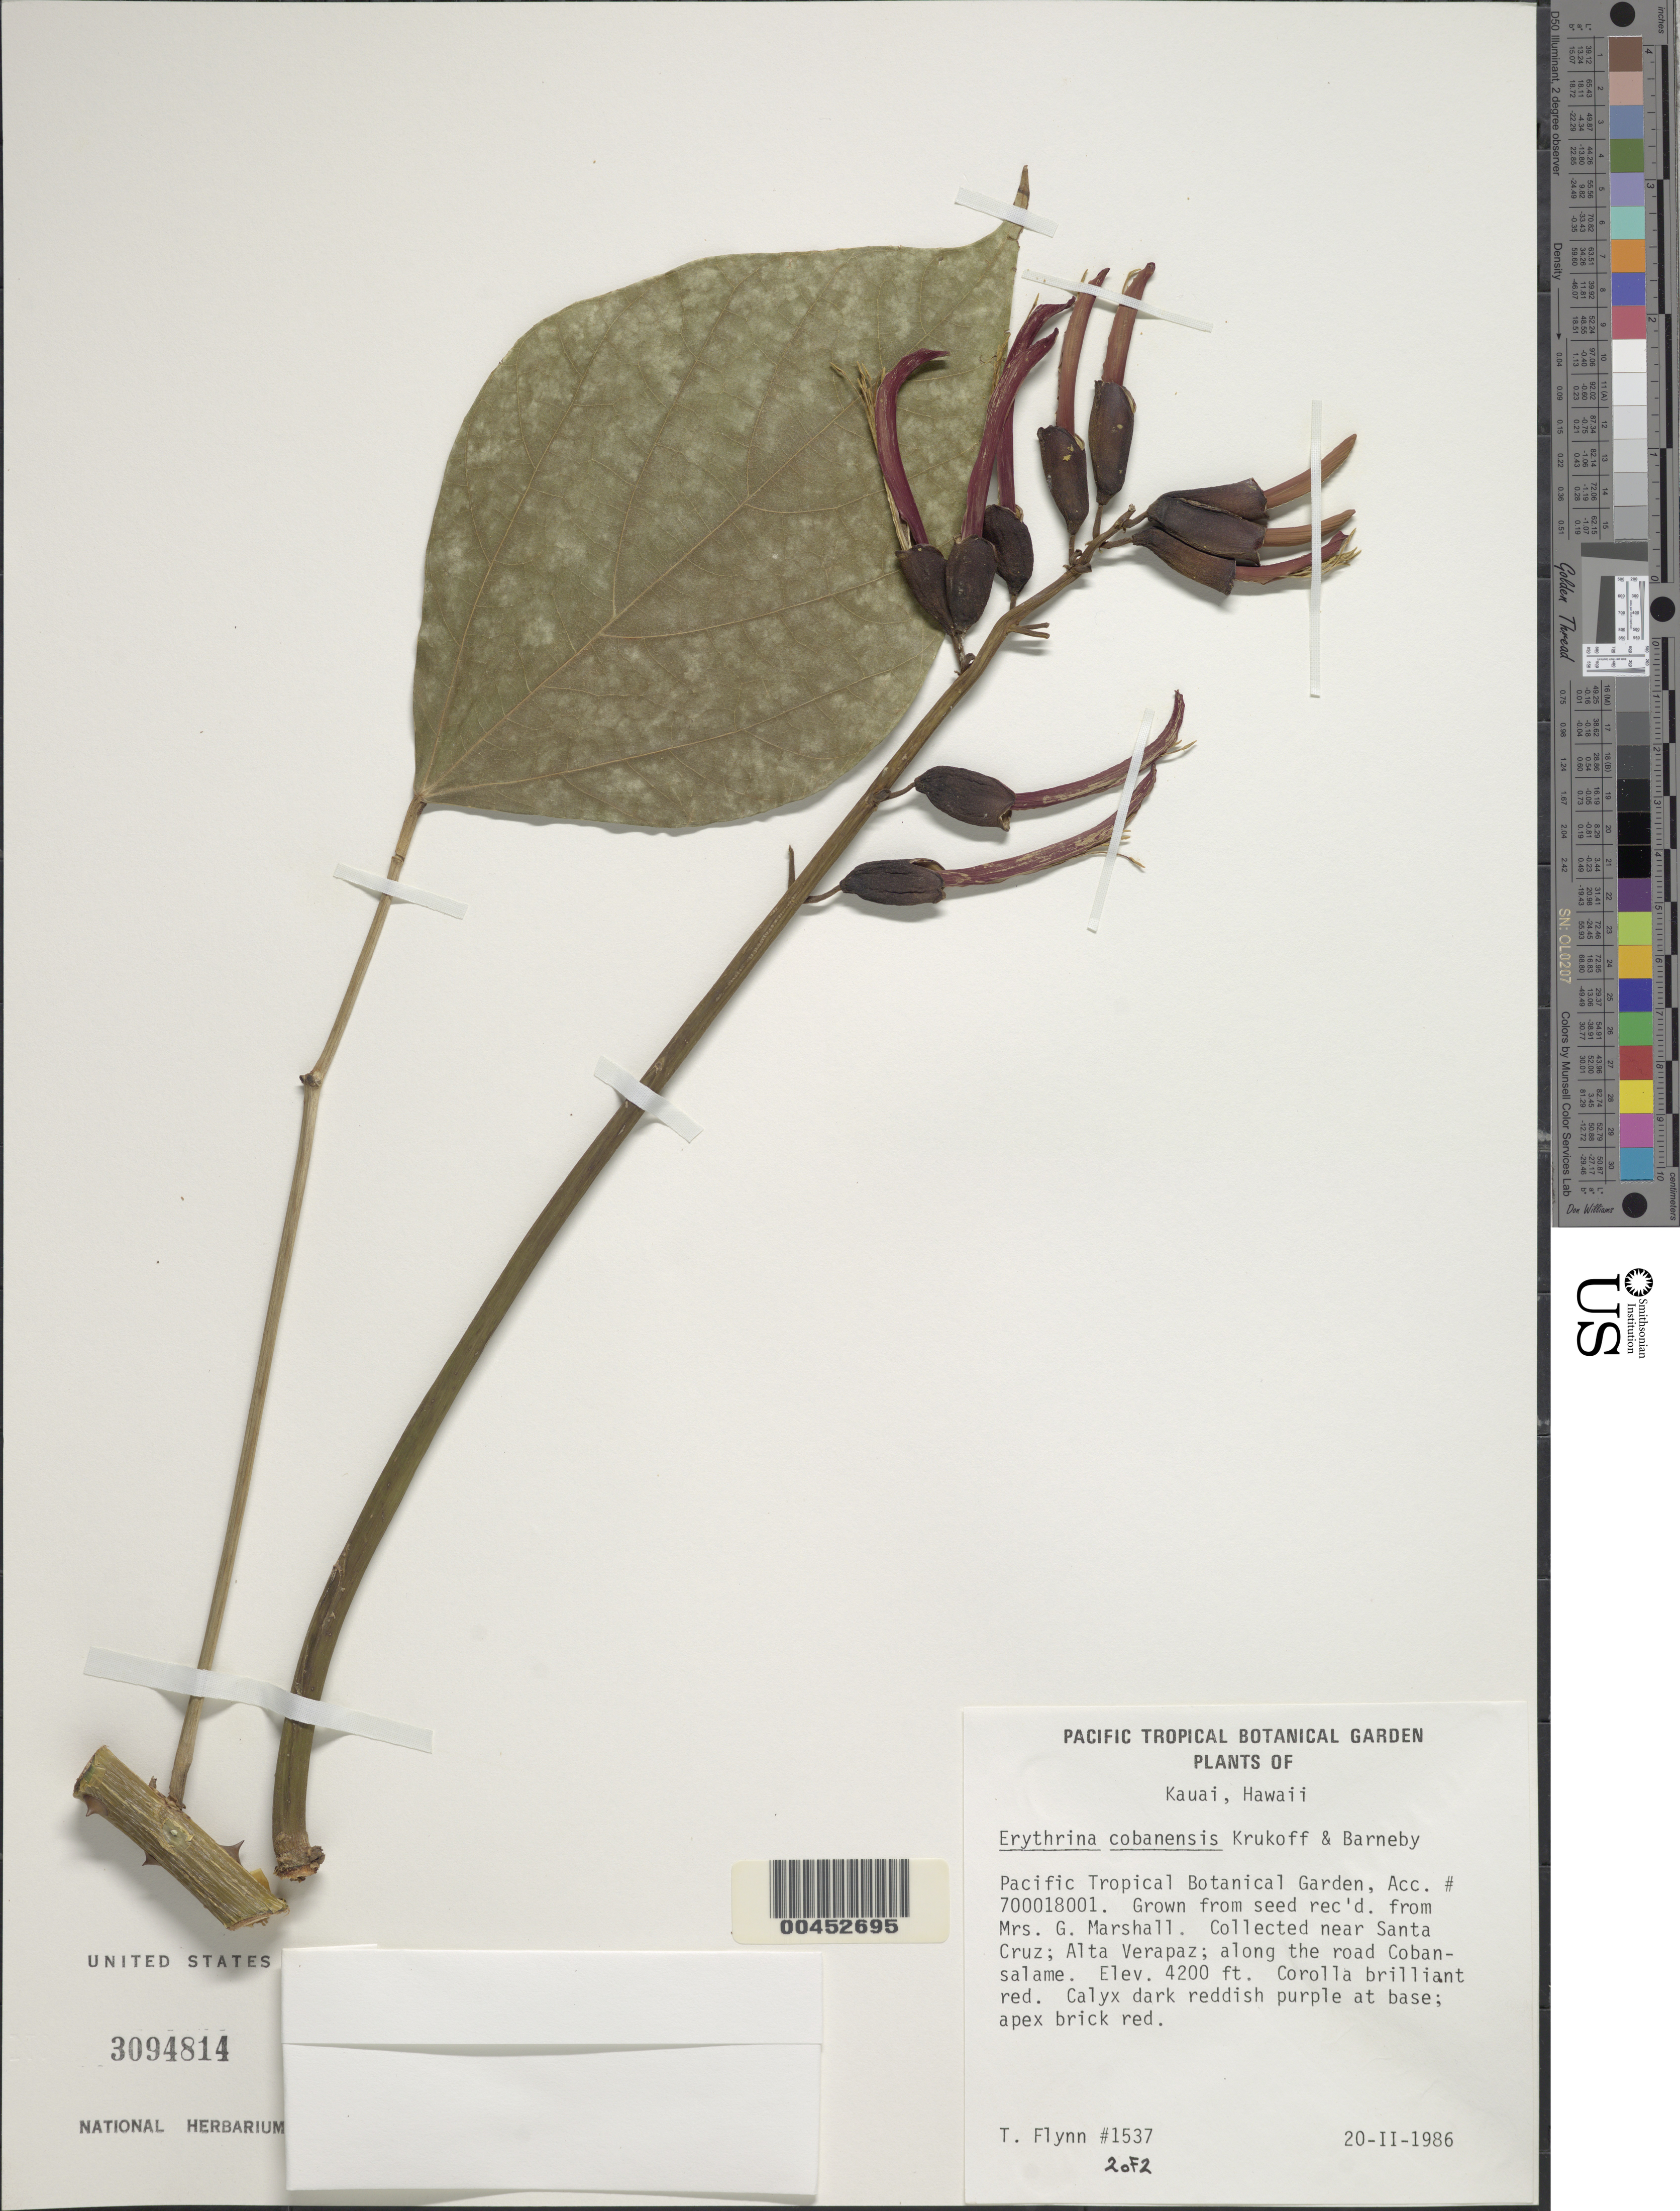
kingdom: Plantae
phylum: Tracheophyta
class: Magnoliopsida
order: Fabales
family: Fabaceae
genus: Erythrina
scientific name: Erythrina cobanensis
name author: Krukoff & Barneby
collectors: T. W. Flynn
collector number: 1537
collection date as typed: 20 Feb 1986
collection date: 1986-02-20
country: United States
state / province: Hawaii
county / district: Kauai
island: Kaua'i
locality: Pacific Tropical Botanical Garden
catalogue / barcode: US 3094814